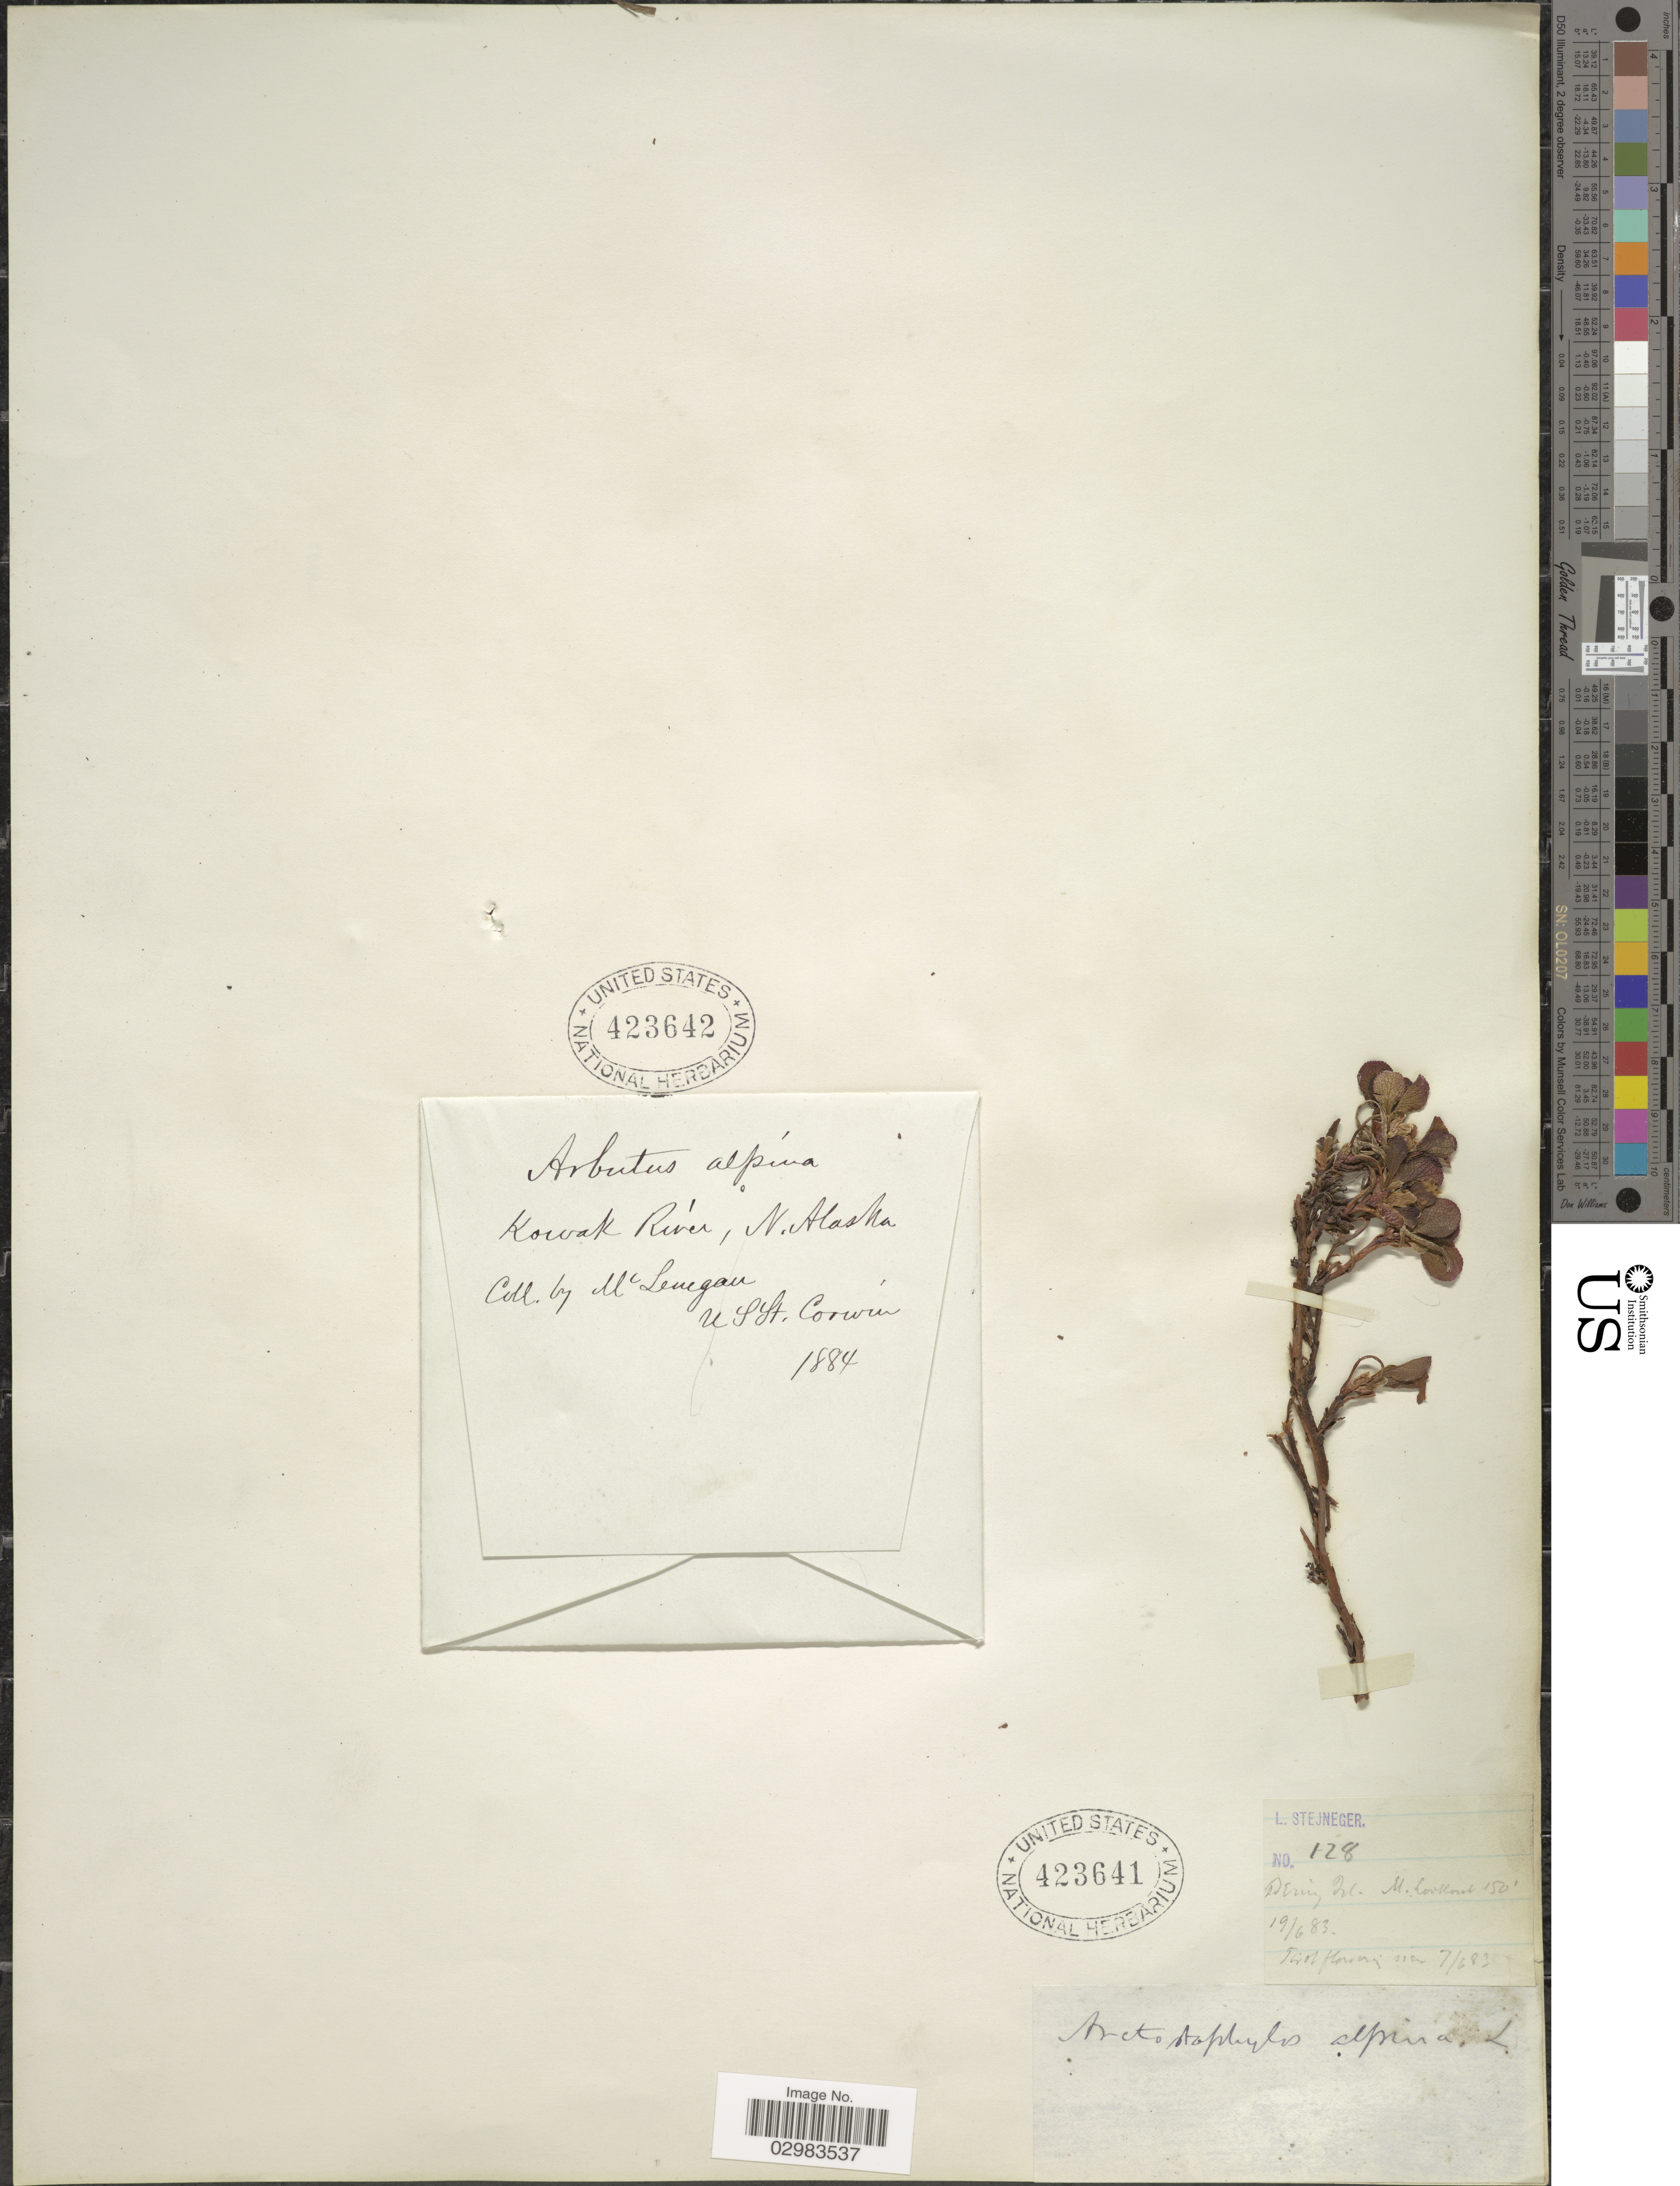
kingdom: Plantae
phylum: Tracheophyta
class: Magnoliopsida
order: Ericales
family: Ericaceae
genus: Arctostaphylos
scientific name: Arctostaphylos alpina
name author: (L.) Spreng.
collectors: McLenegan & S. St. Corwin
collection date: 1884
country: United States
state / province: Alaska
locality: Kowak River, N. Alaska.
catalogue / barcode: US 423642-2